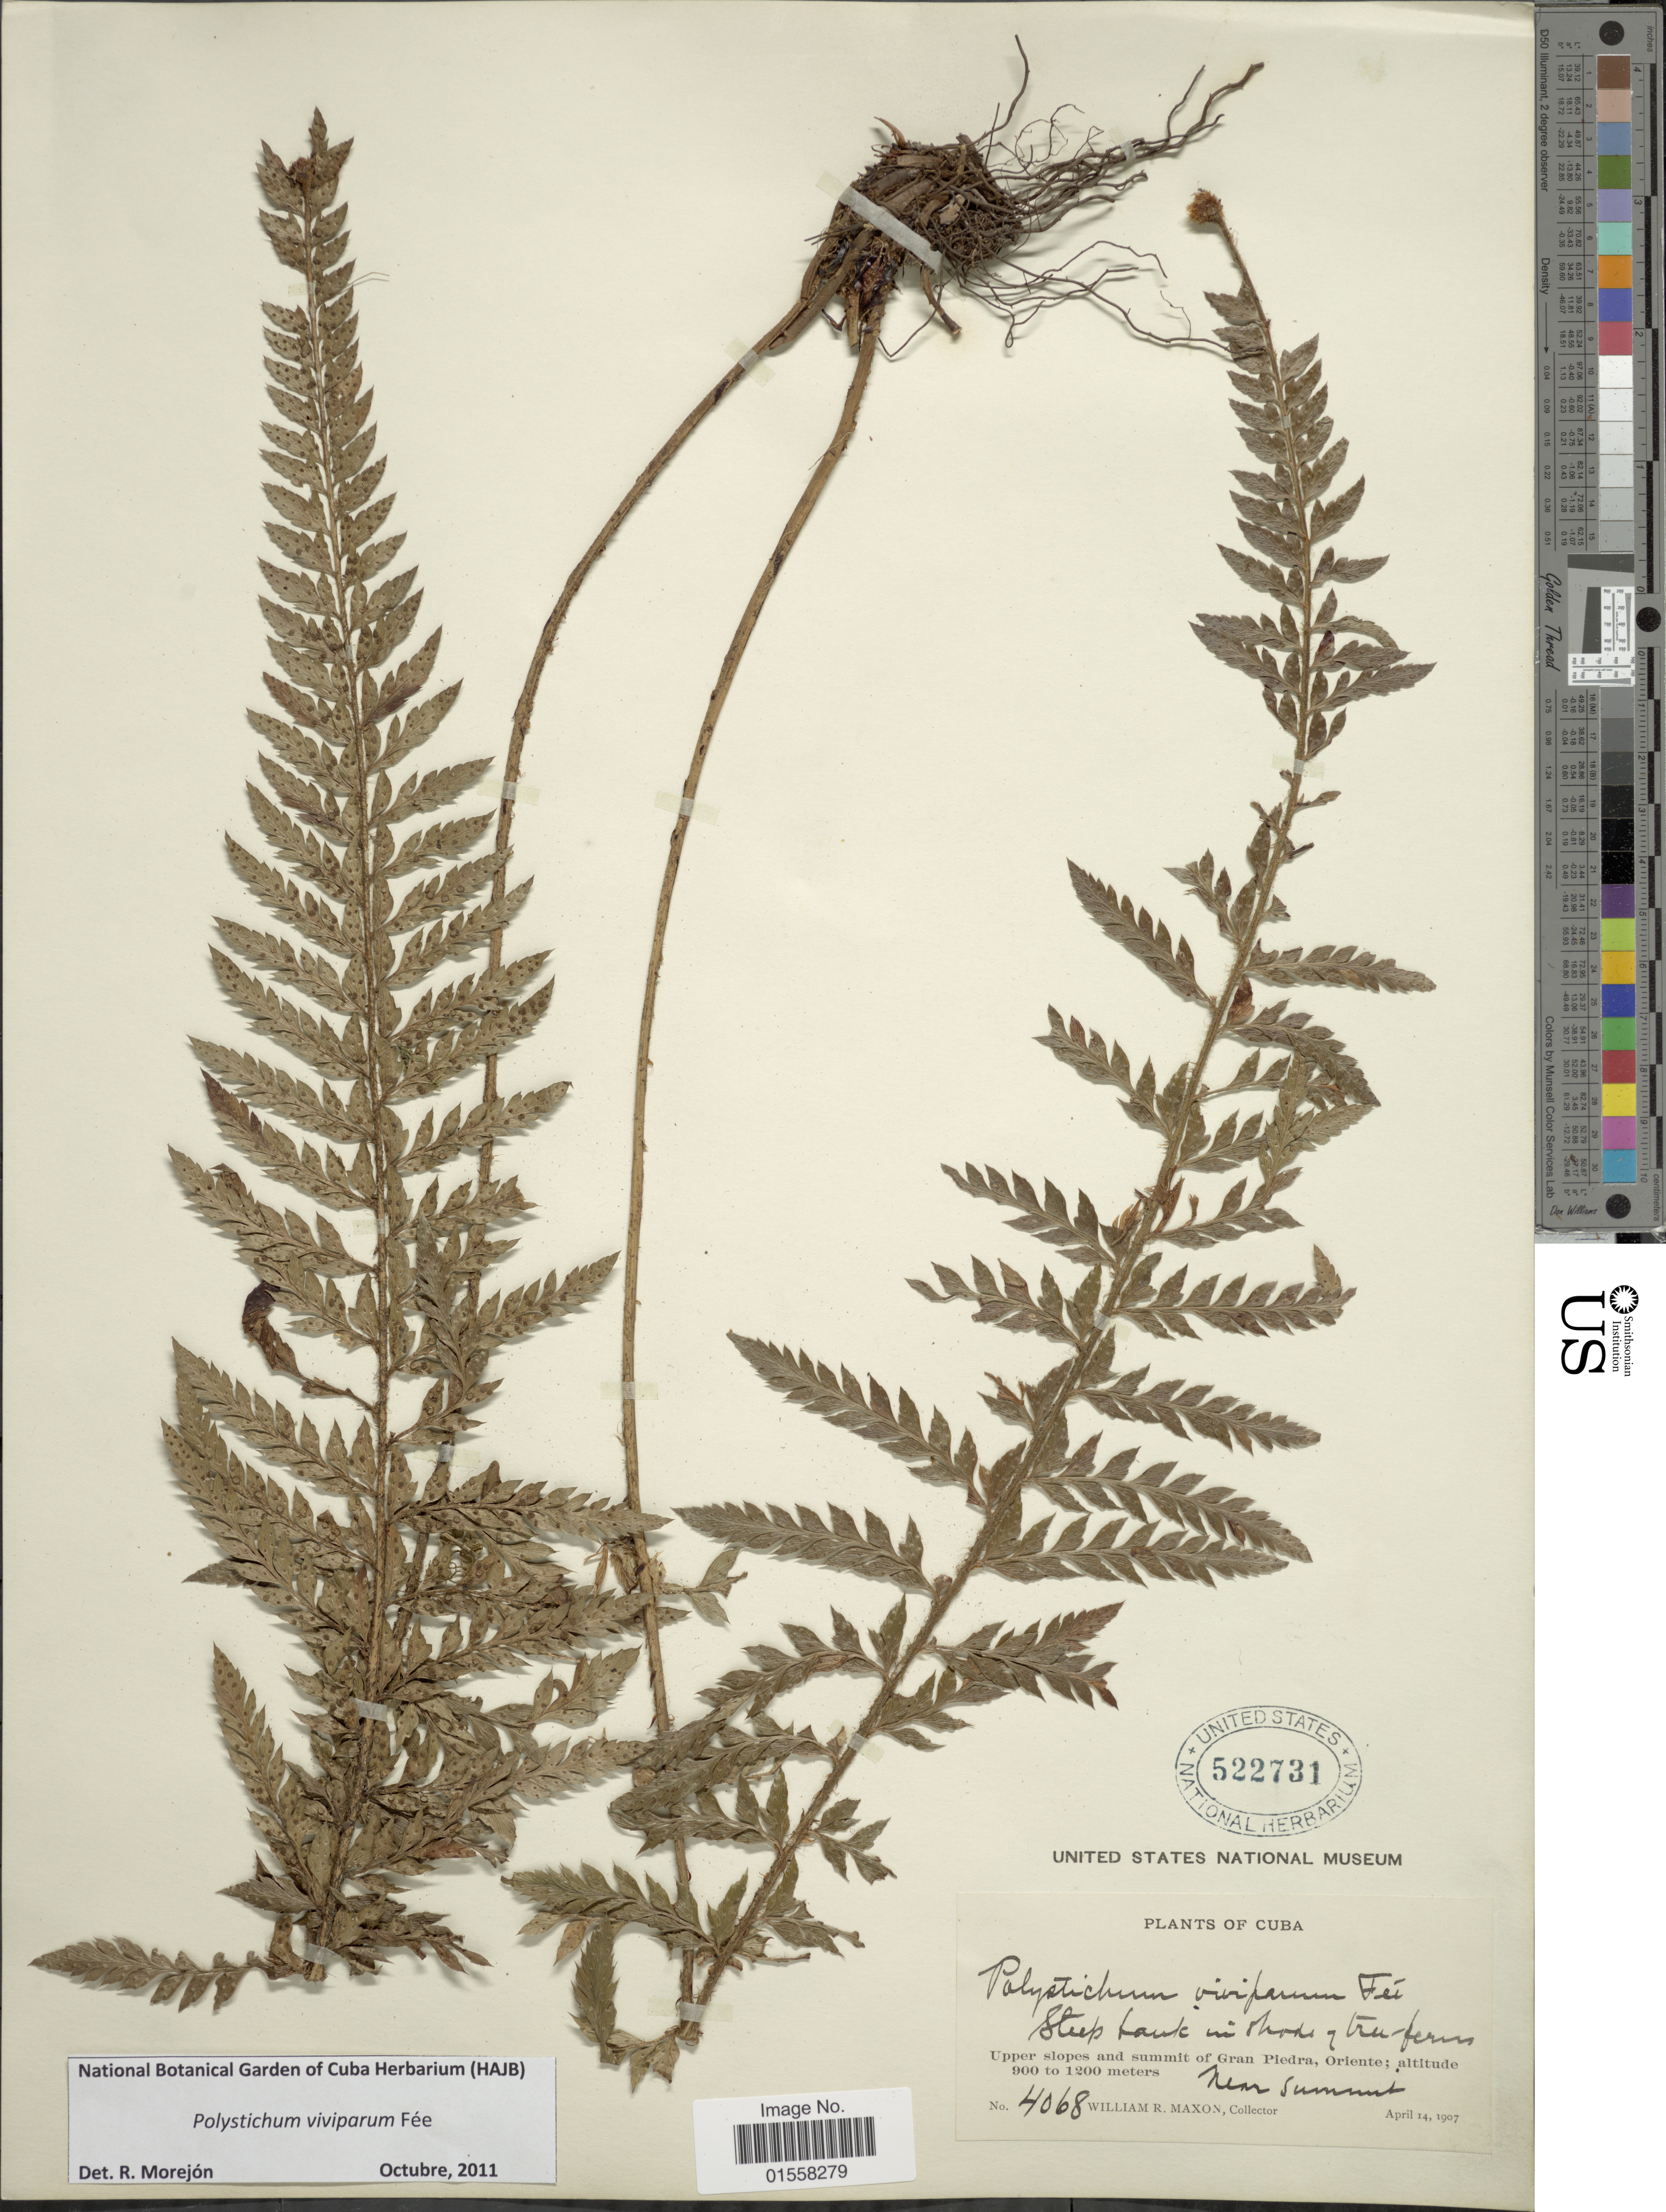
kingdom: Plantae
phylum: Tracheophyta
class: Polypodiopsida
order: Polypodiales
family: Dryopteridaceae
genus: Polystichum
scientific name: Polystichum viviparum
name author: Fée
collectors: W. R. Maxon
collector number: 4068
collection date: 1907-04-14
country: Cuba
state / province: Oriente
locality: Cuba. Upper slope and summit of Gran Piedra, Oriente, near summit.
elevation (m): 900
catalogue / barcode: US 522731